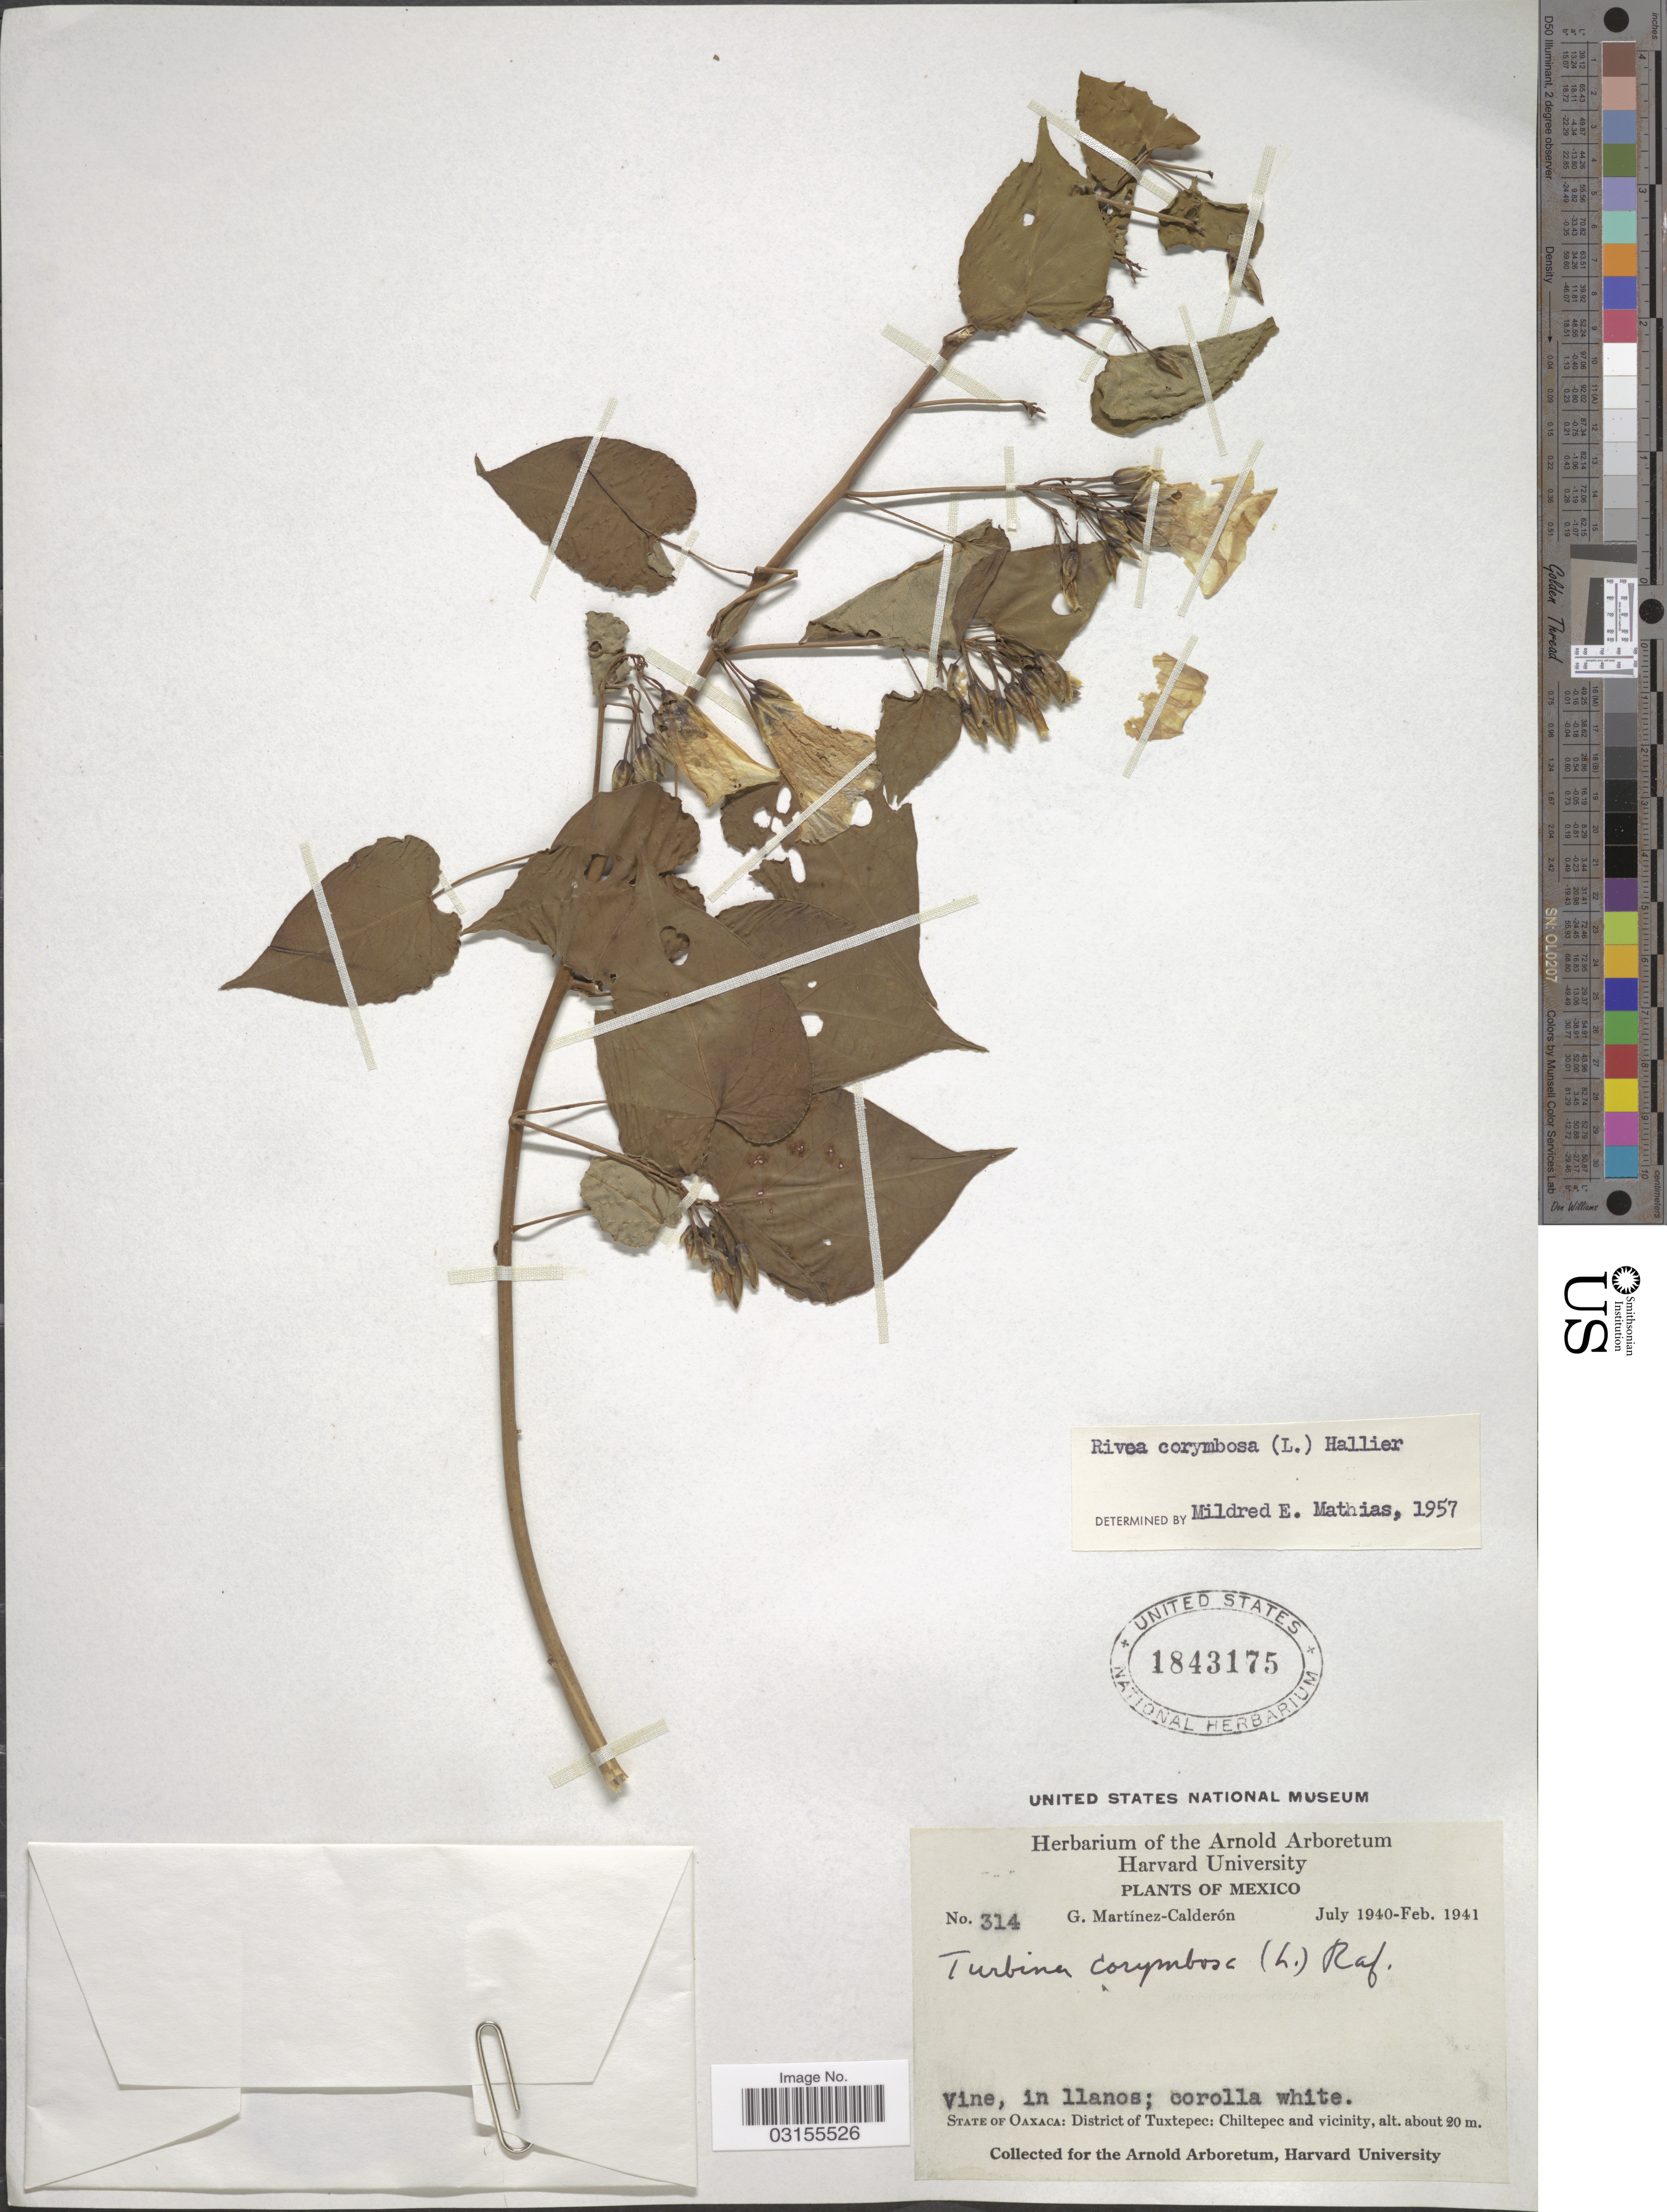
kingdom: Plantae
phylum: Tracheophyta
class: Magnoliopsida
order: Solanales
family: Convolvulaceae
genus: Turbina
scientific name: Turbina corymbosa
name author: (L.) Raf.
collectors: G. Martínez Calderón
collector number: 314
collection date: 1940-07/1941-02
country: Mexico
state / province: Oaxaca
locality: District of Tuxtepec: Chiltepec and vicinity.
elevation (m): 20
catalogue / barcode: US 1843175